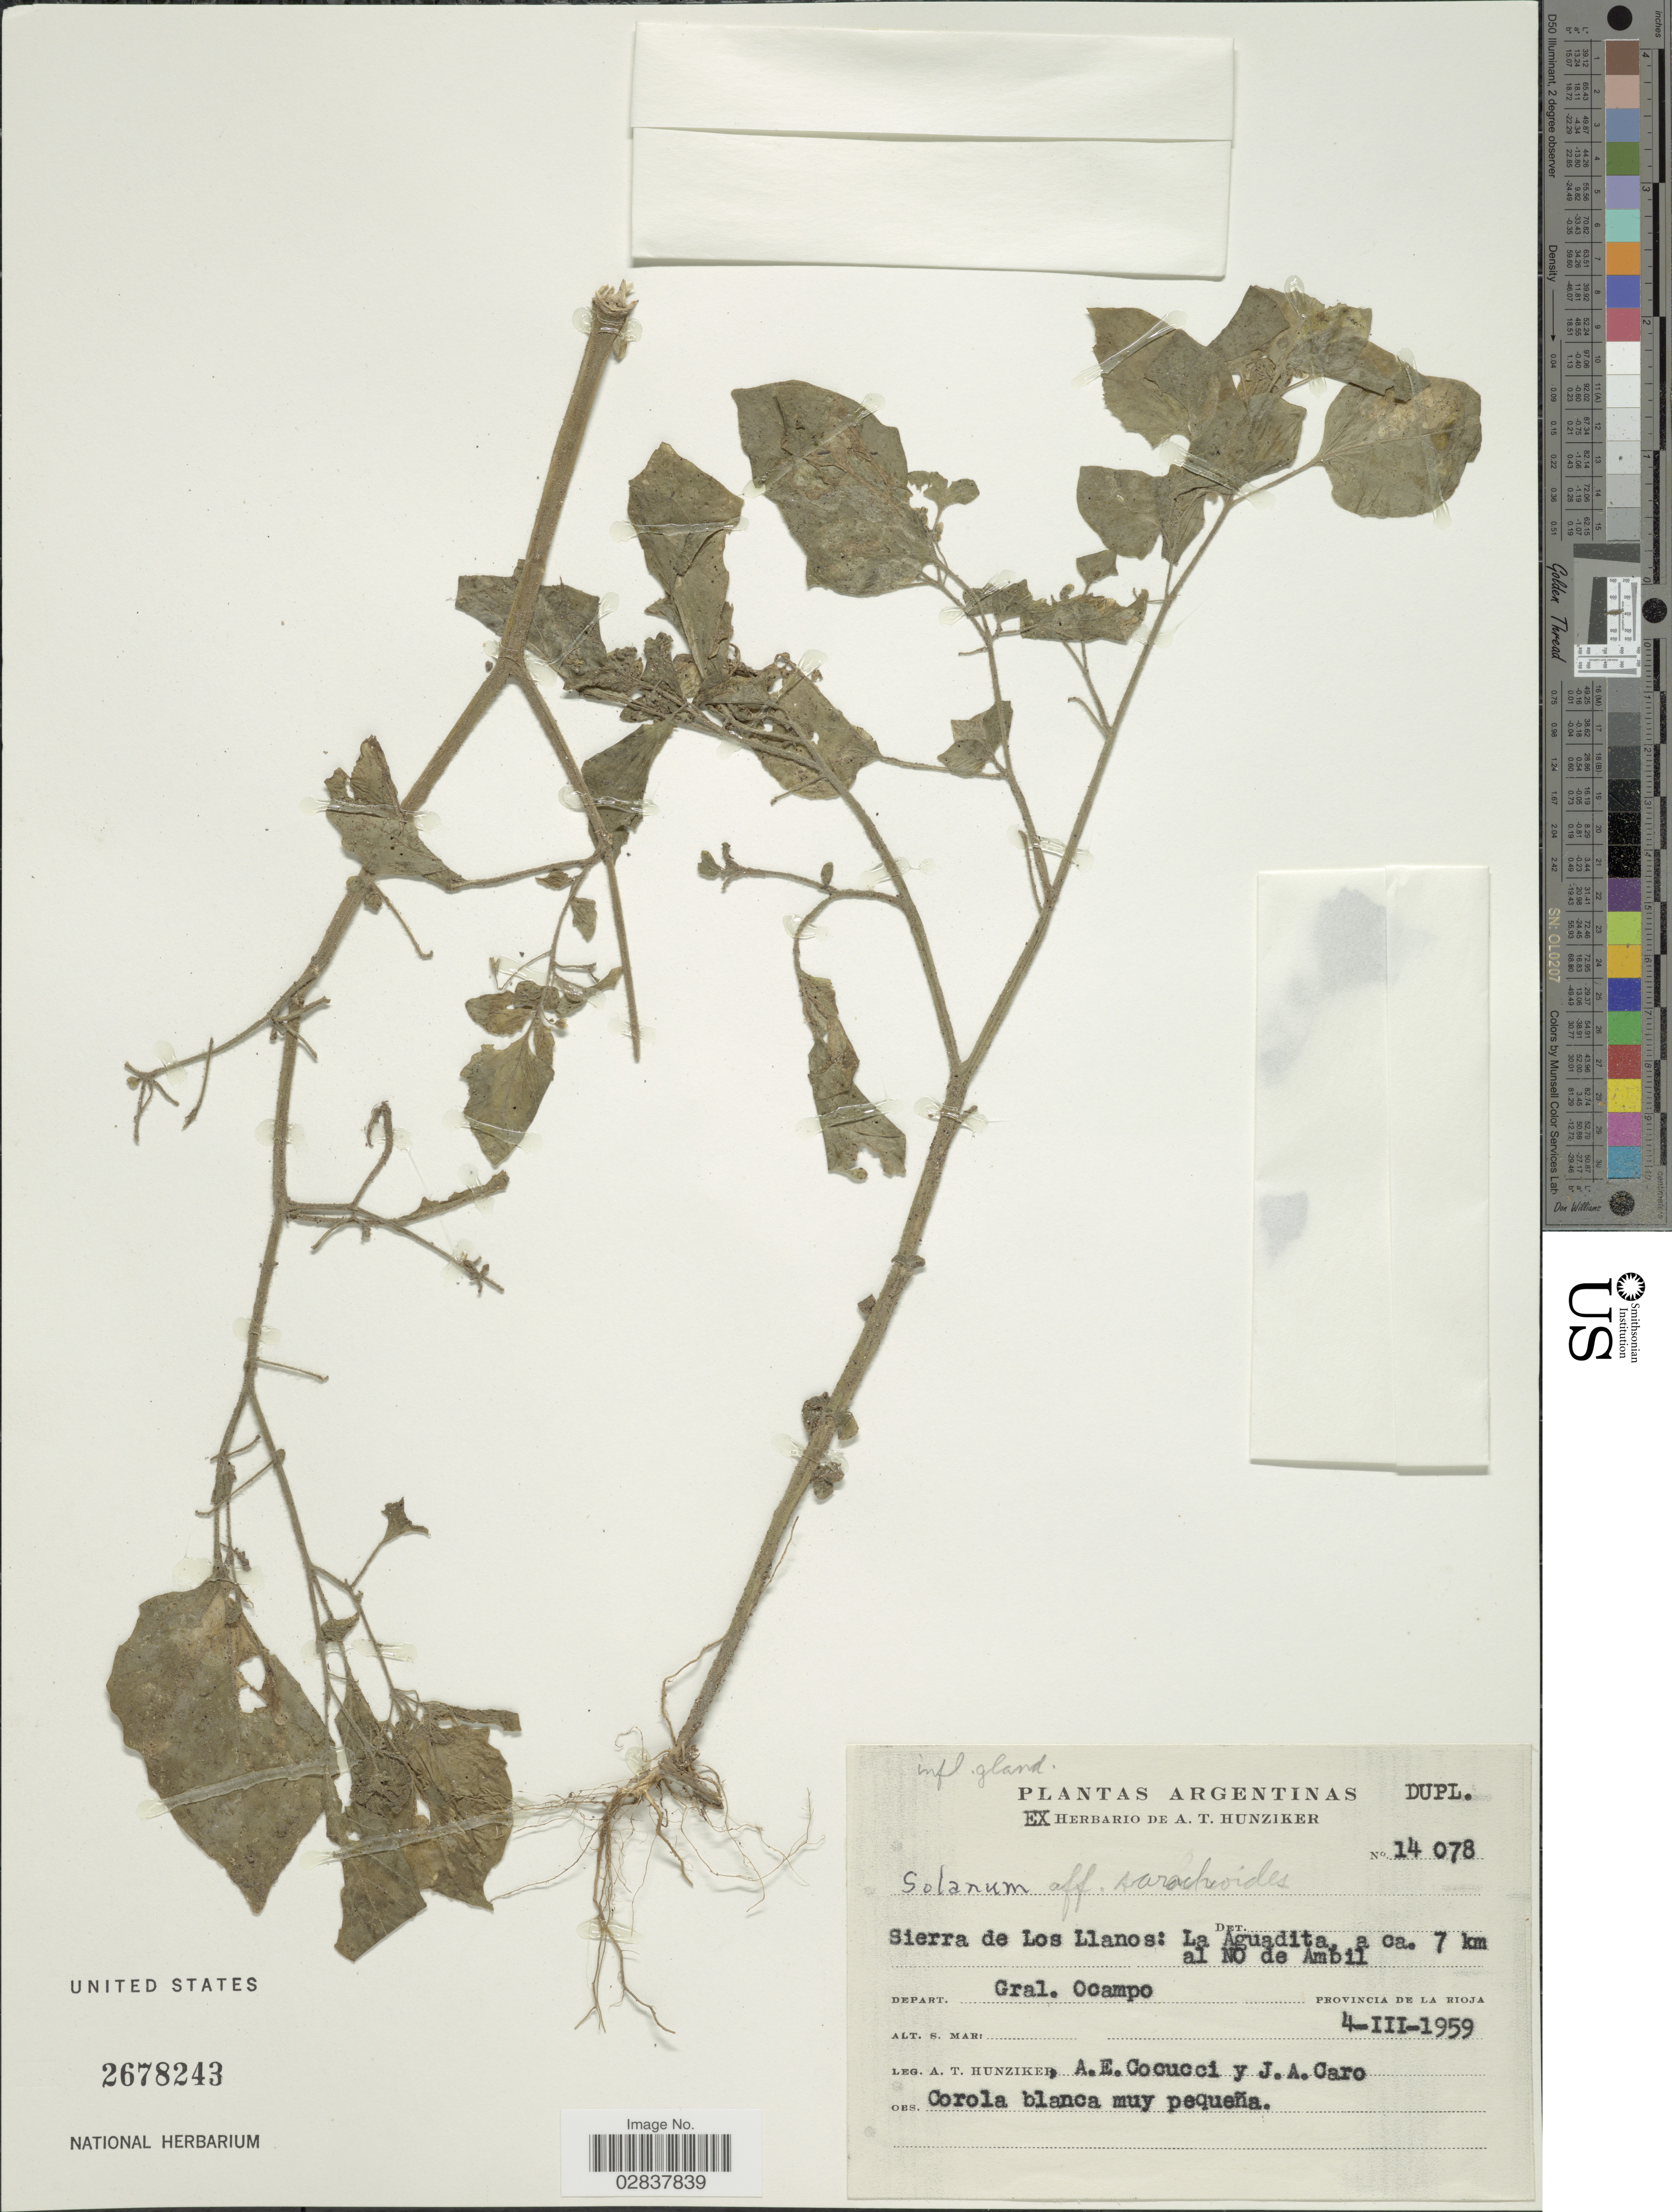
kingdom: Plantae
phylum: Tracheophyta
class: Magnoliopsida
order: Solanales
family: Solanaceae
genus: Solanum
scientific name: Solanum sarrachoides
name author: Sendtn.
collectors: A. T. Hunziker, A. Cocucci & J. A. Caro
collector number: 14078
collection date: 1959-03-04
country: Argentina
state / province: La Rioja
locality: Sierra de Los Llanos, La Aguadita, a ca. 7 km al NO de Ambil, Depart. Gral. Ocampo.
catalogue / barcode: US 2678243